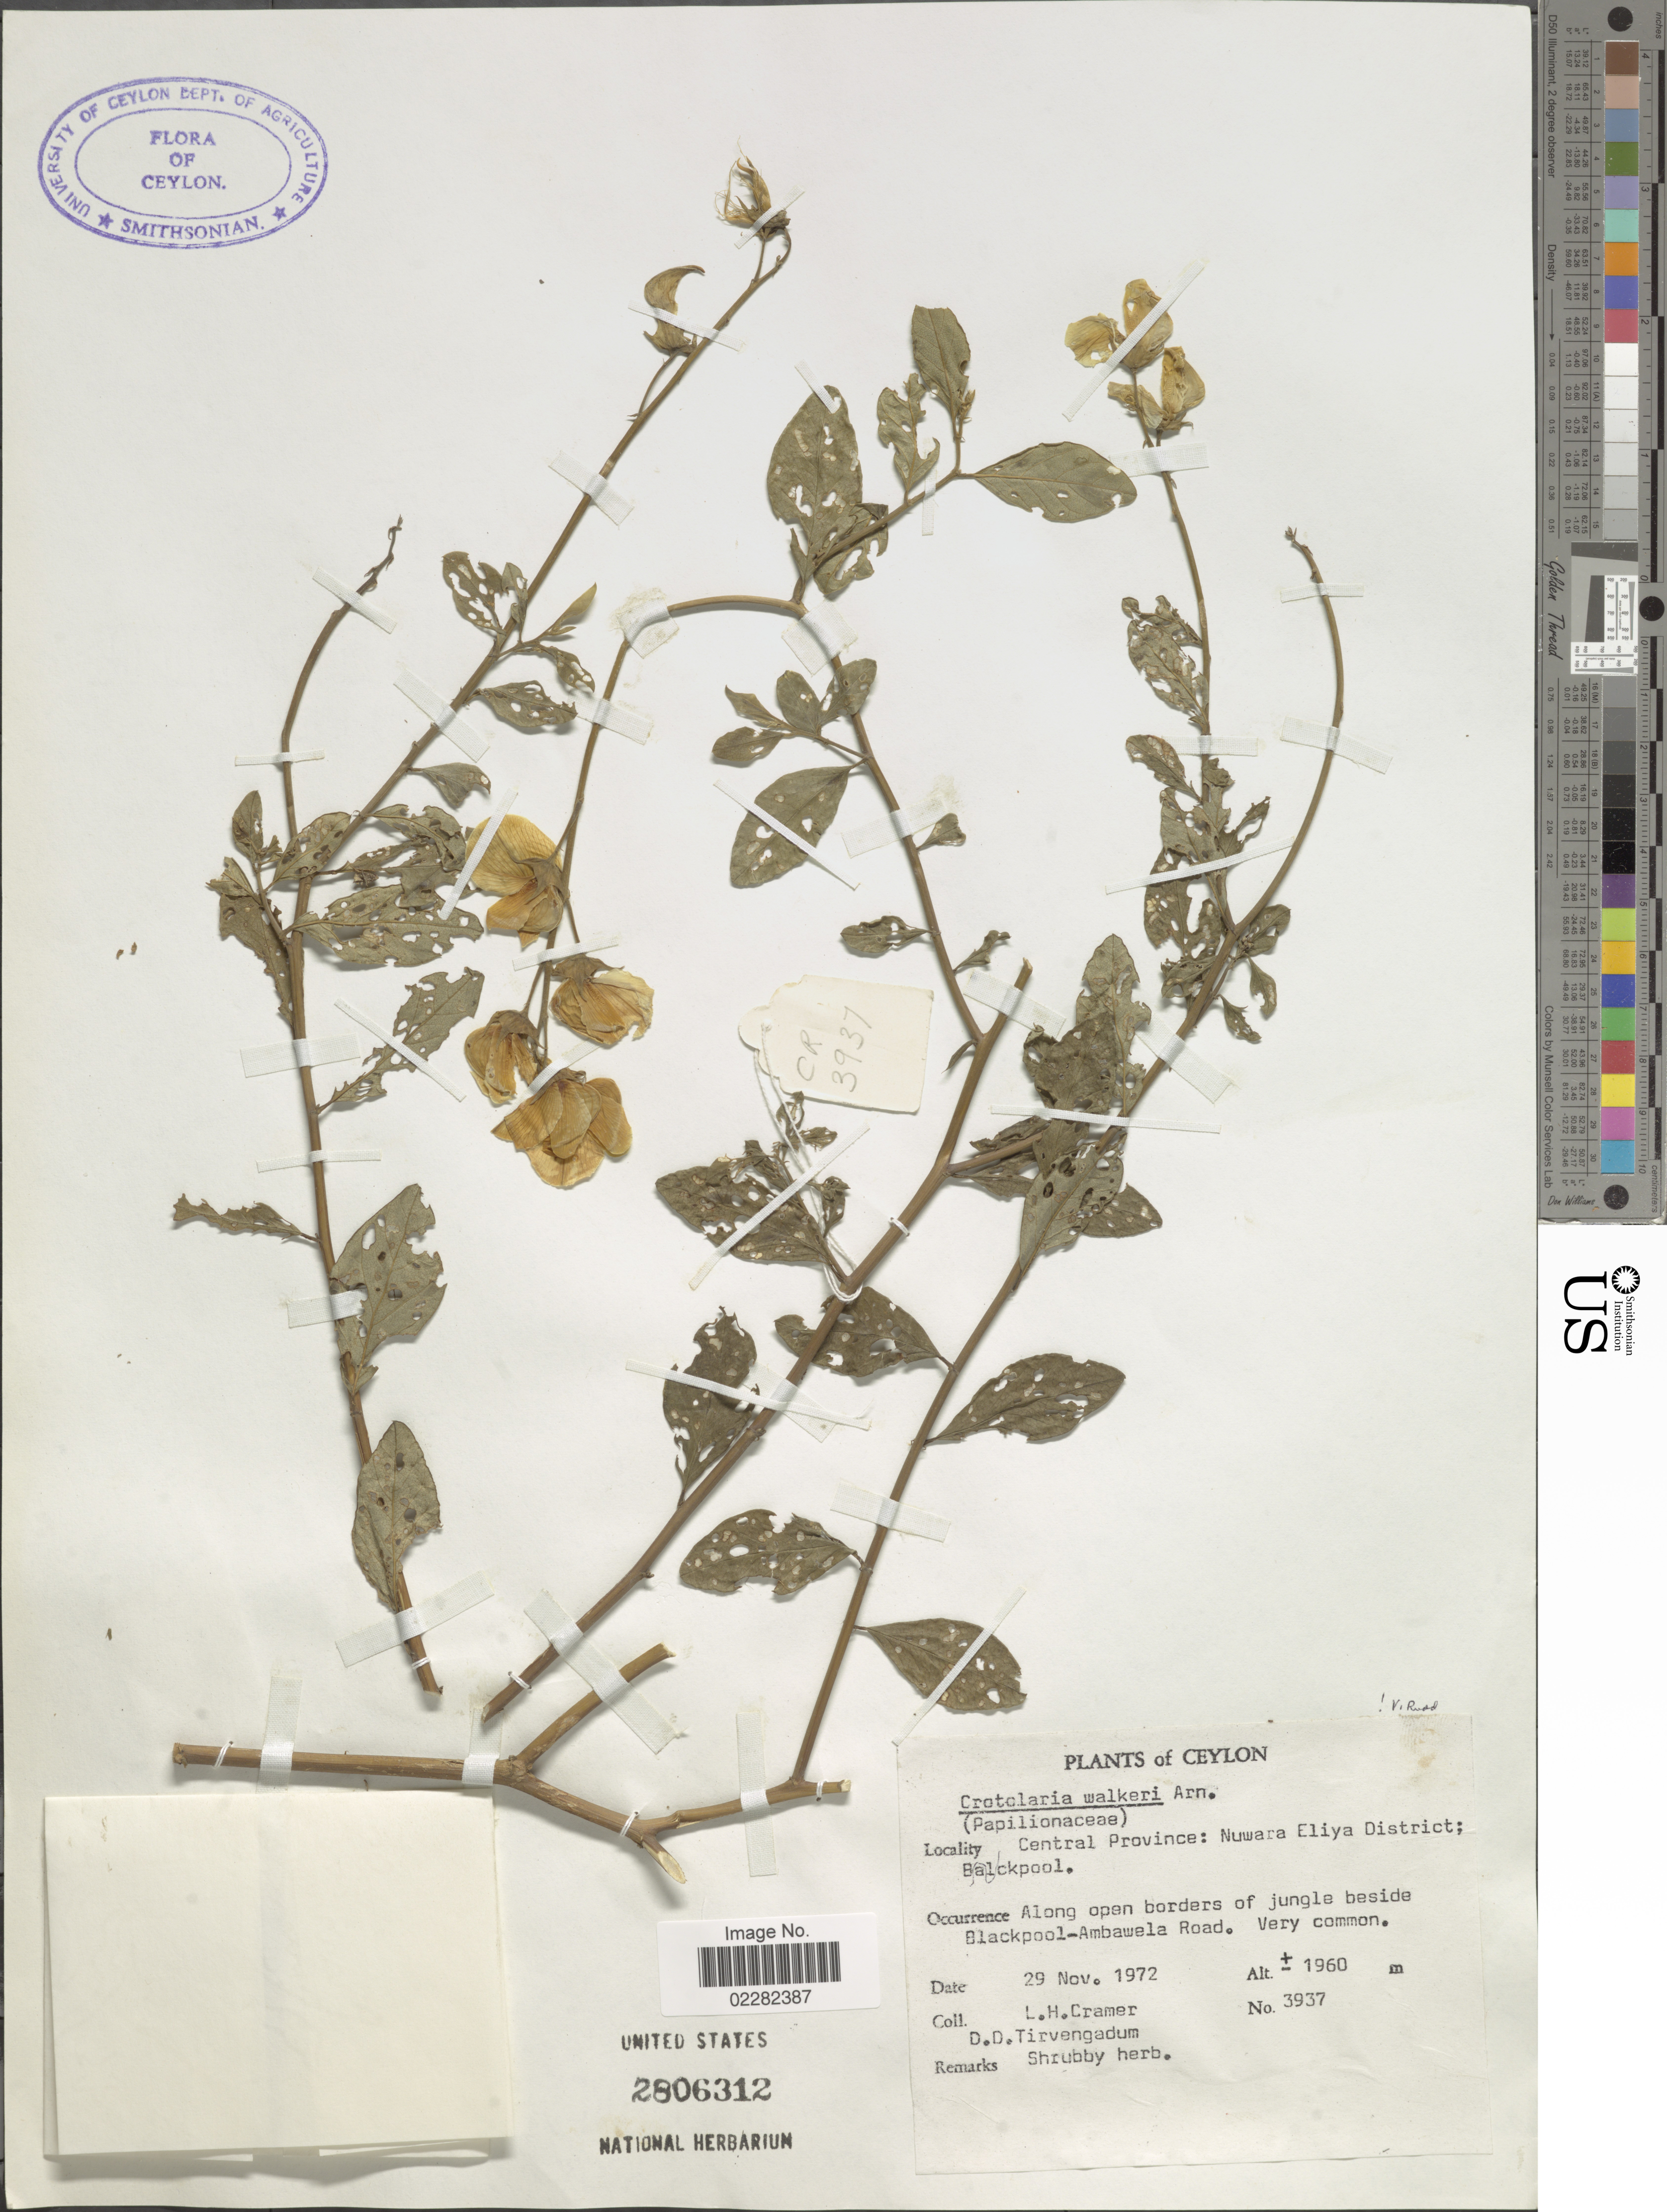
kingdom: Plantae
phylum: Tracheophyta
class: Magnoliopsida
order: Fabales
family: Fabaceae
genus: Crotalaria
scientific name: Crotalaria walkeri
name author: Arn.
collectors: L. H. Cramer & D. Tirvengadum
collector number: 3937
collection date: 1972-11-29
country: Sri Lanka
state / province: Central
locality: Ceylon, Nuwara Eliya District, Blackpool, jungle beside Blackpool-Ambawela road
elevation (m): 1960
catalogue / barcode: US 2806312